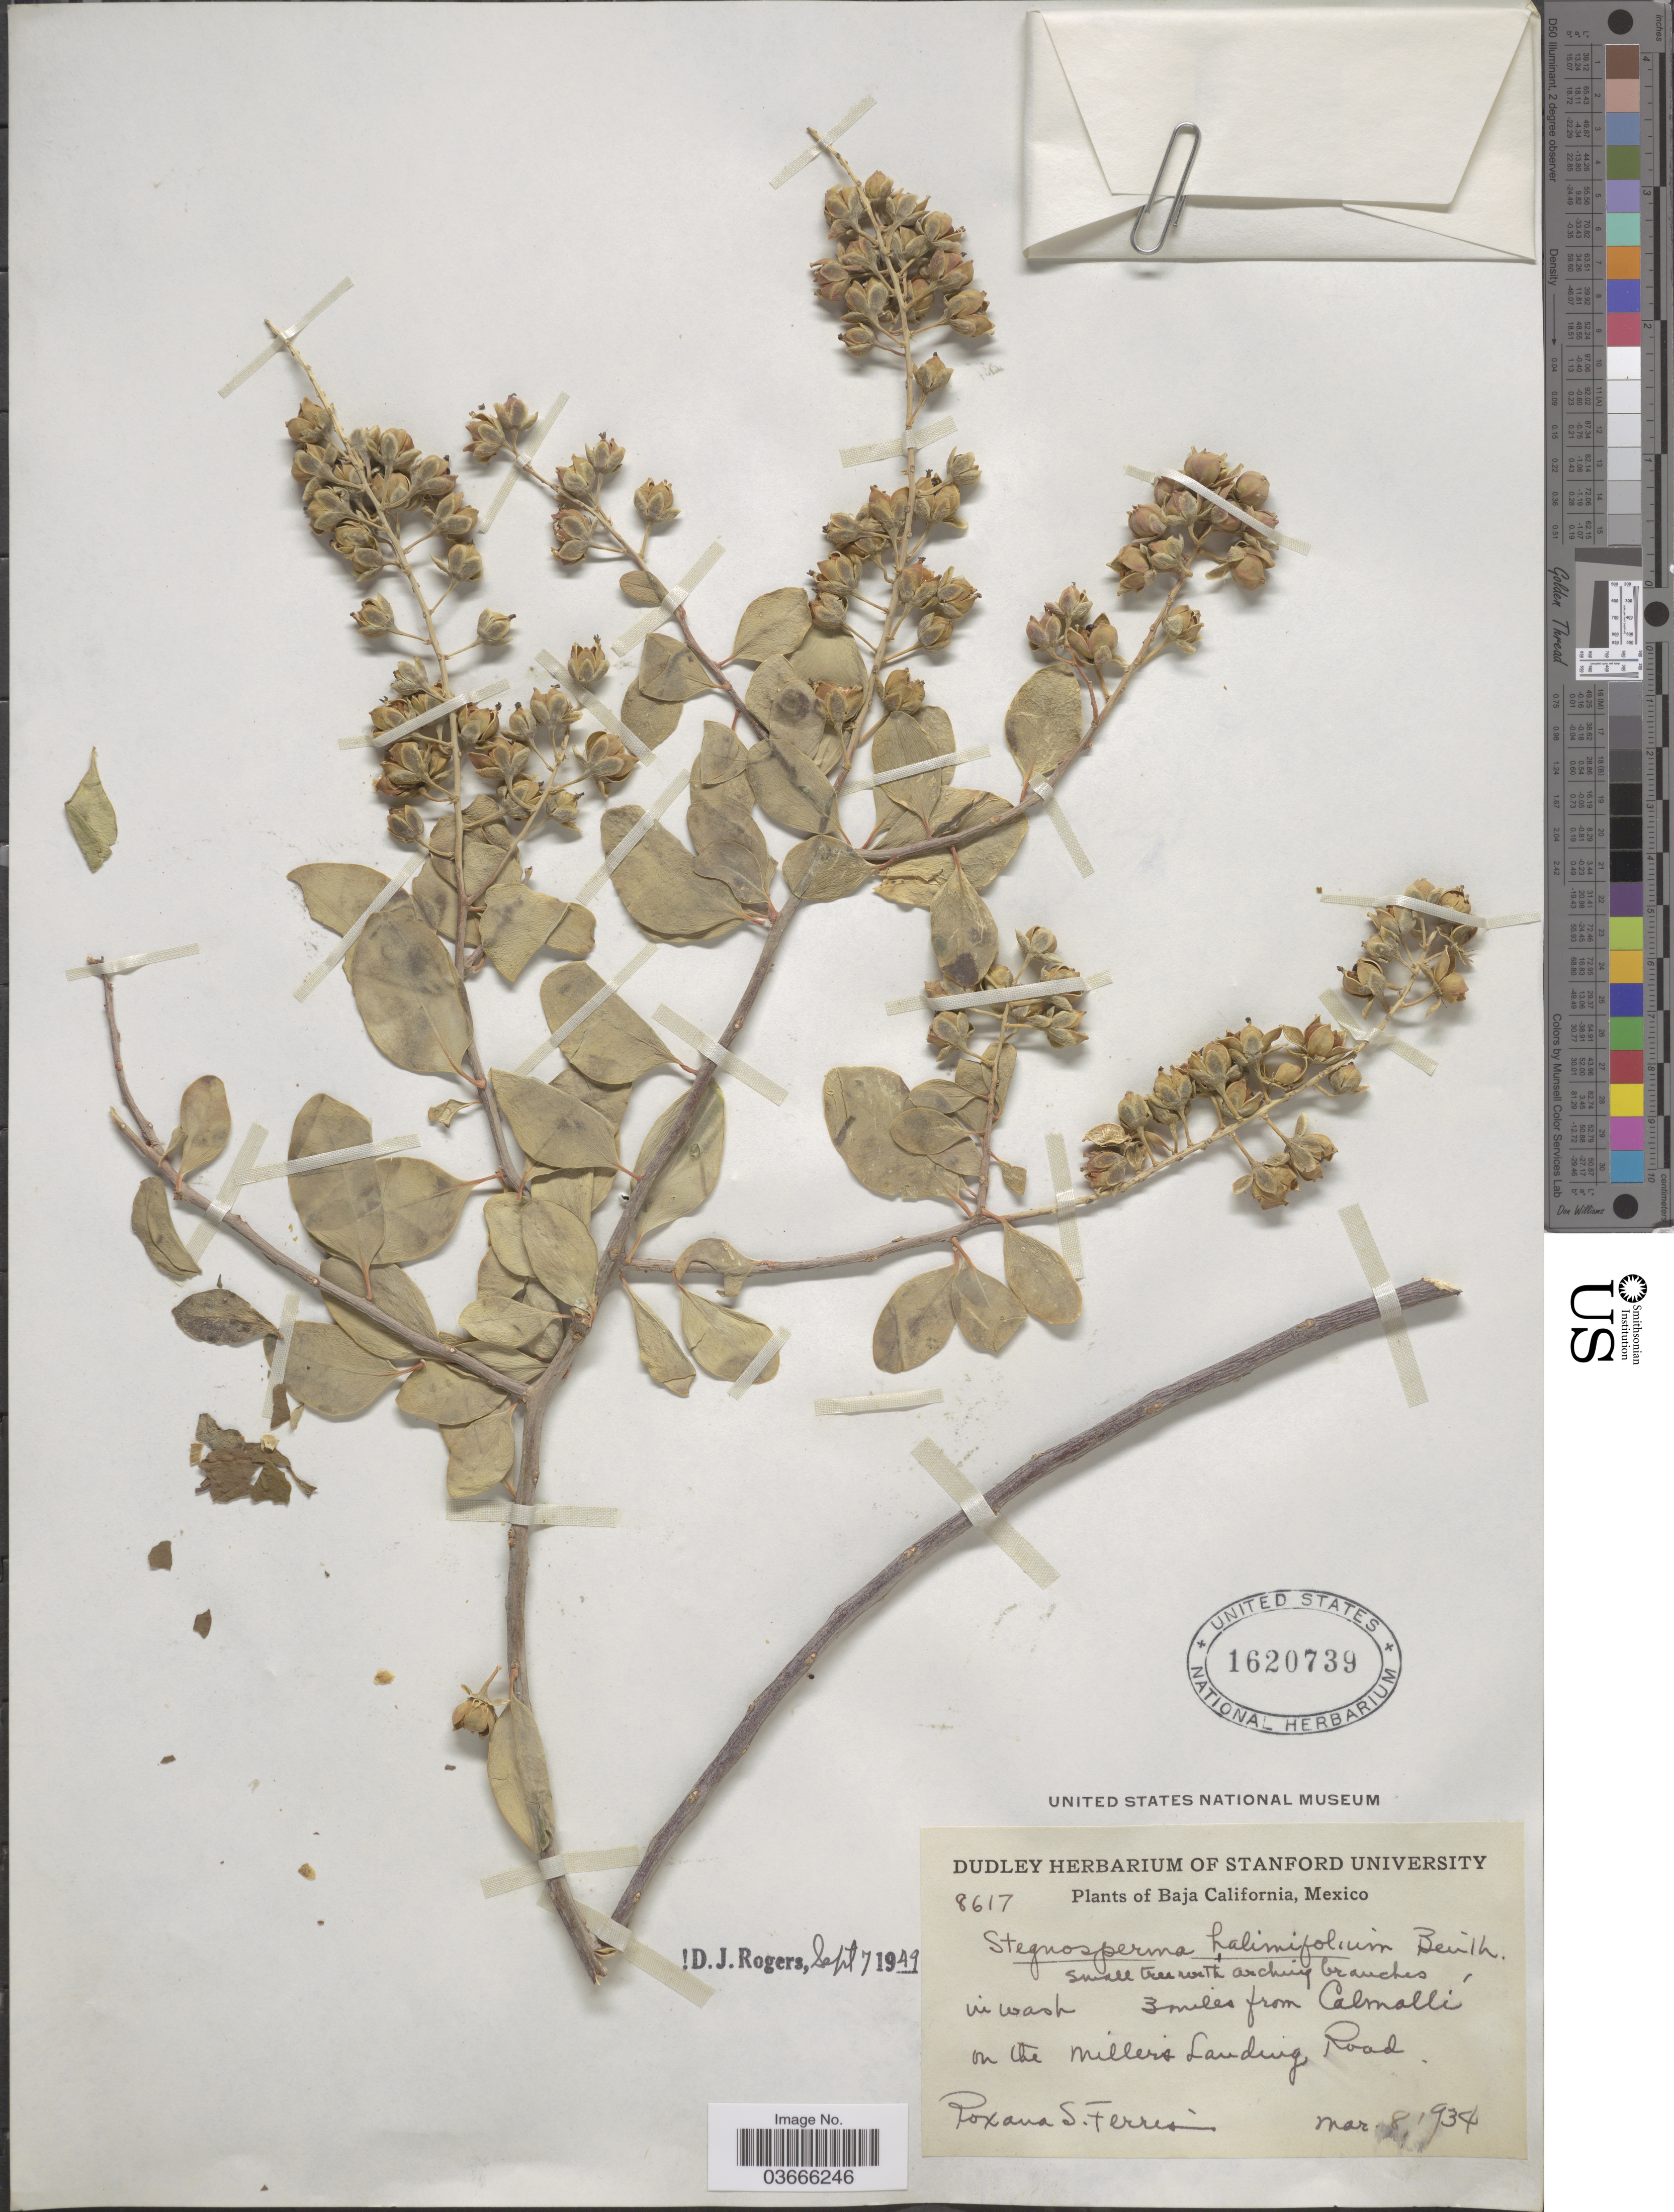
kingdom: Plantae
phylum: Tracheophyta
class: Magnoliopsida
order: Caryophyllales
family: Stegnospermataceae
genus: Stegnosperma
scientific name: Stegnosperma halimifolium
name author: Benth.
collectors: R. S. Ferris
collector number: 8617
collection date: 1934-03-08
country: Mexico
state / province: Baja California Norte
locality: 3 miles from Calmalli on the Millers Landing Road.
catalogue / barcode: US 1620739